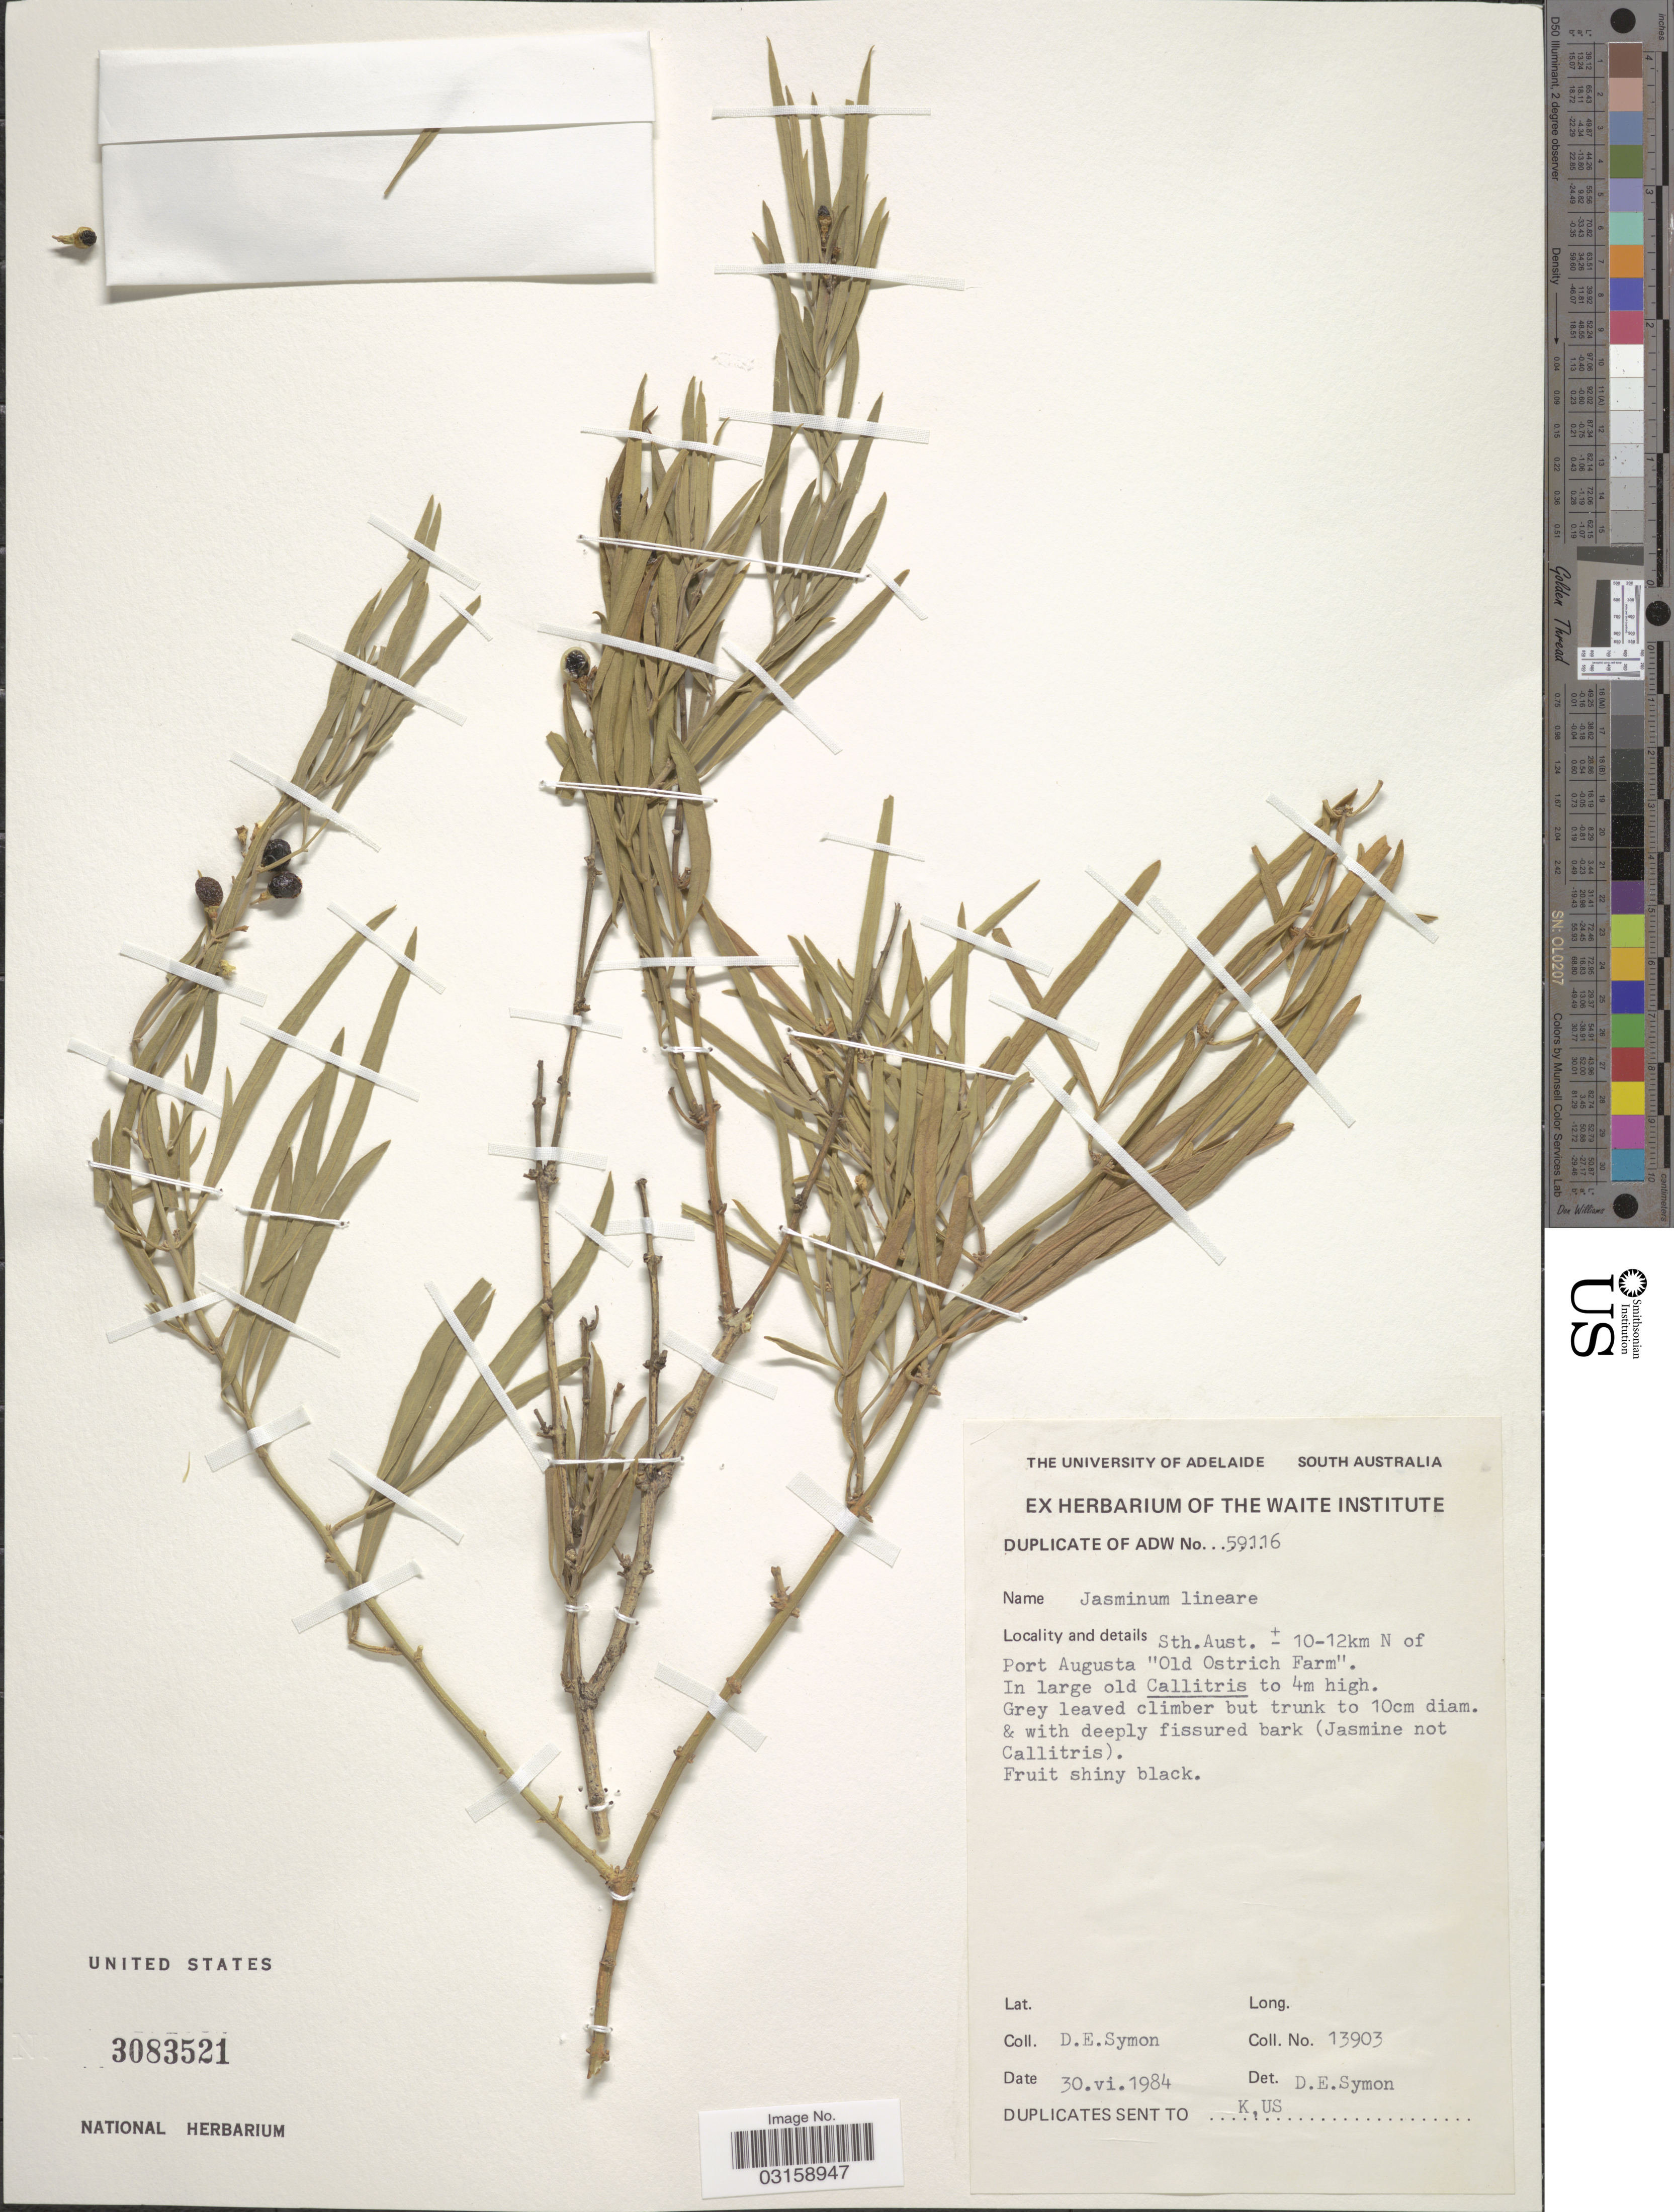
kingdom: Plantae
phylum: Tracheophyta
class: Magnoliopsida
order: Lamiales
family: Oleaceae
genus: Jasminum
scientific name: Jasminum didymum subsp. lineare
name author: (R. Br.) P.S. Green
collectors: D. Symon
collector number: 13903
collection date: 1984-06-30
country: Australia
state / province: South Australia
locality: ± 10-12km N of Port Augusta "Old Ostrich Farm".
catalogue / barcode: US 3083521